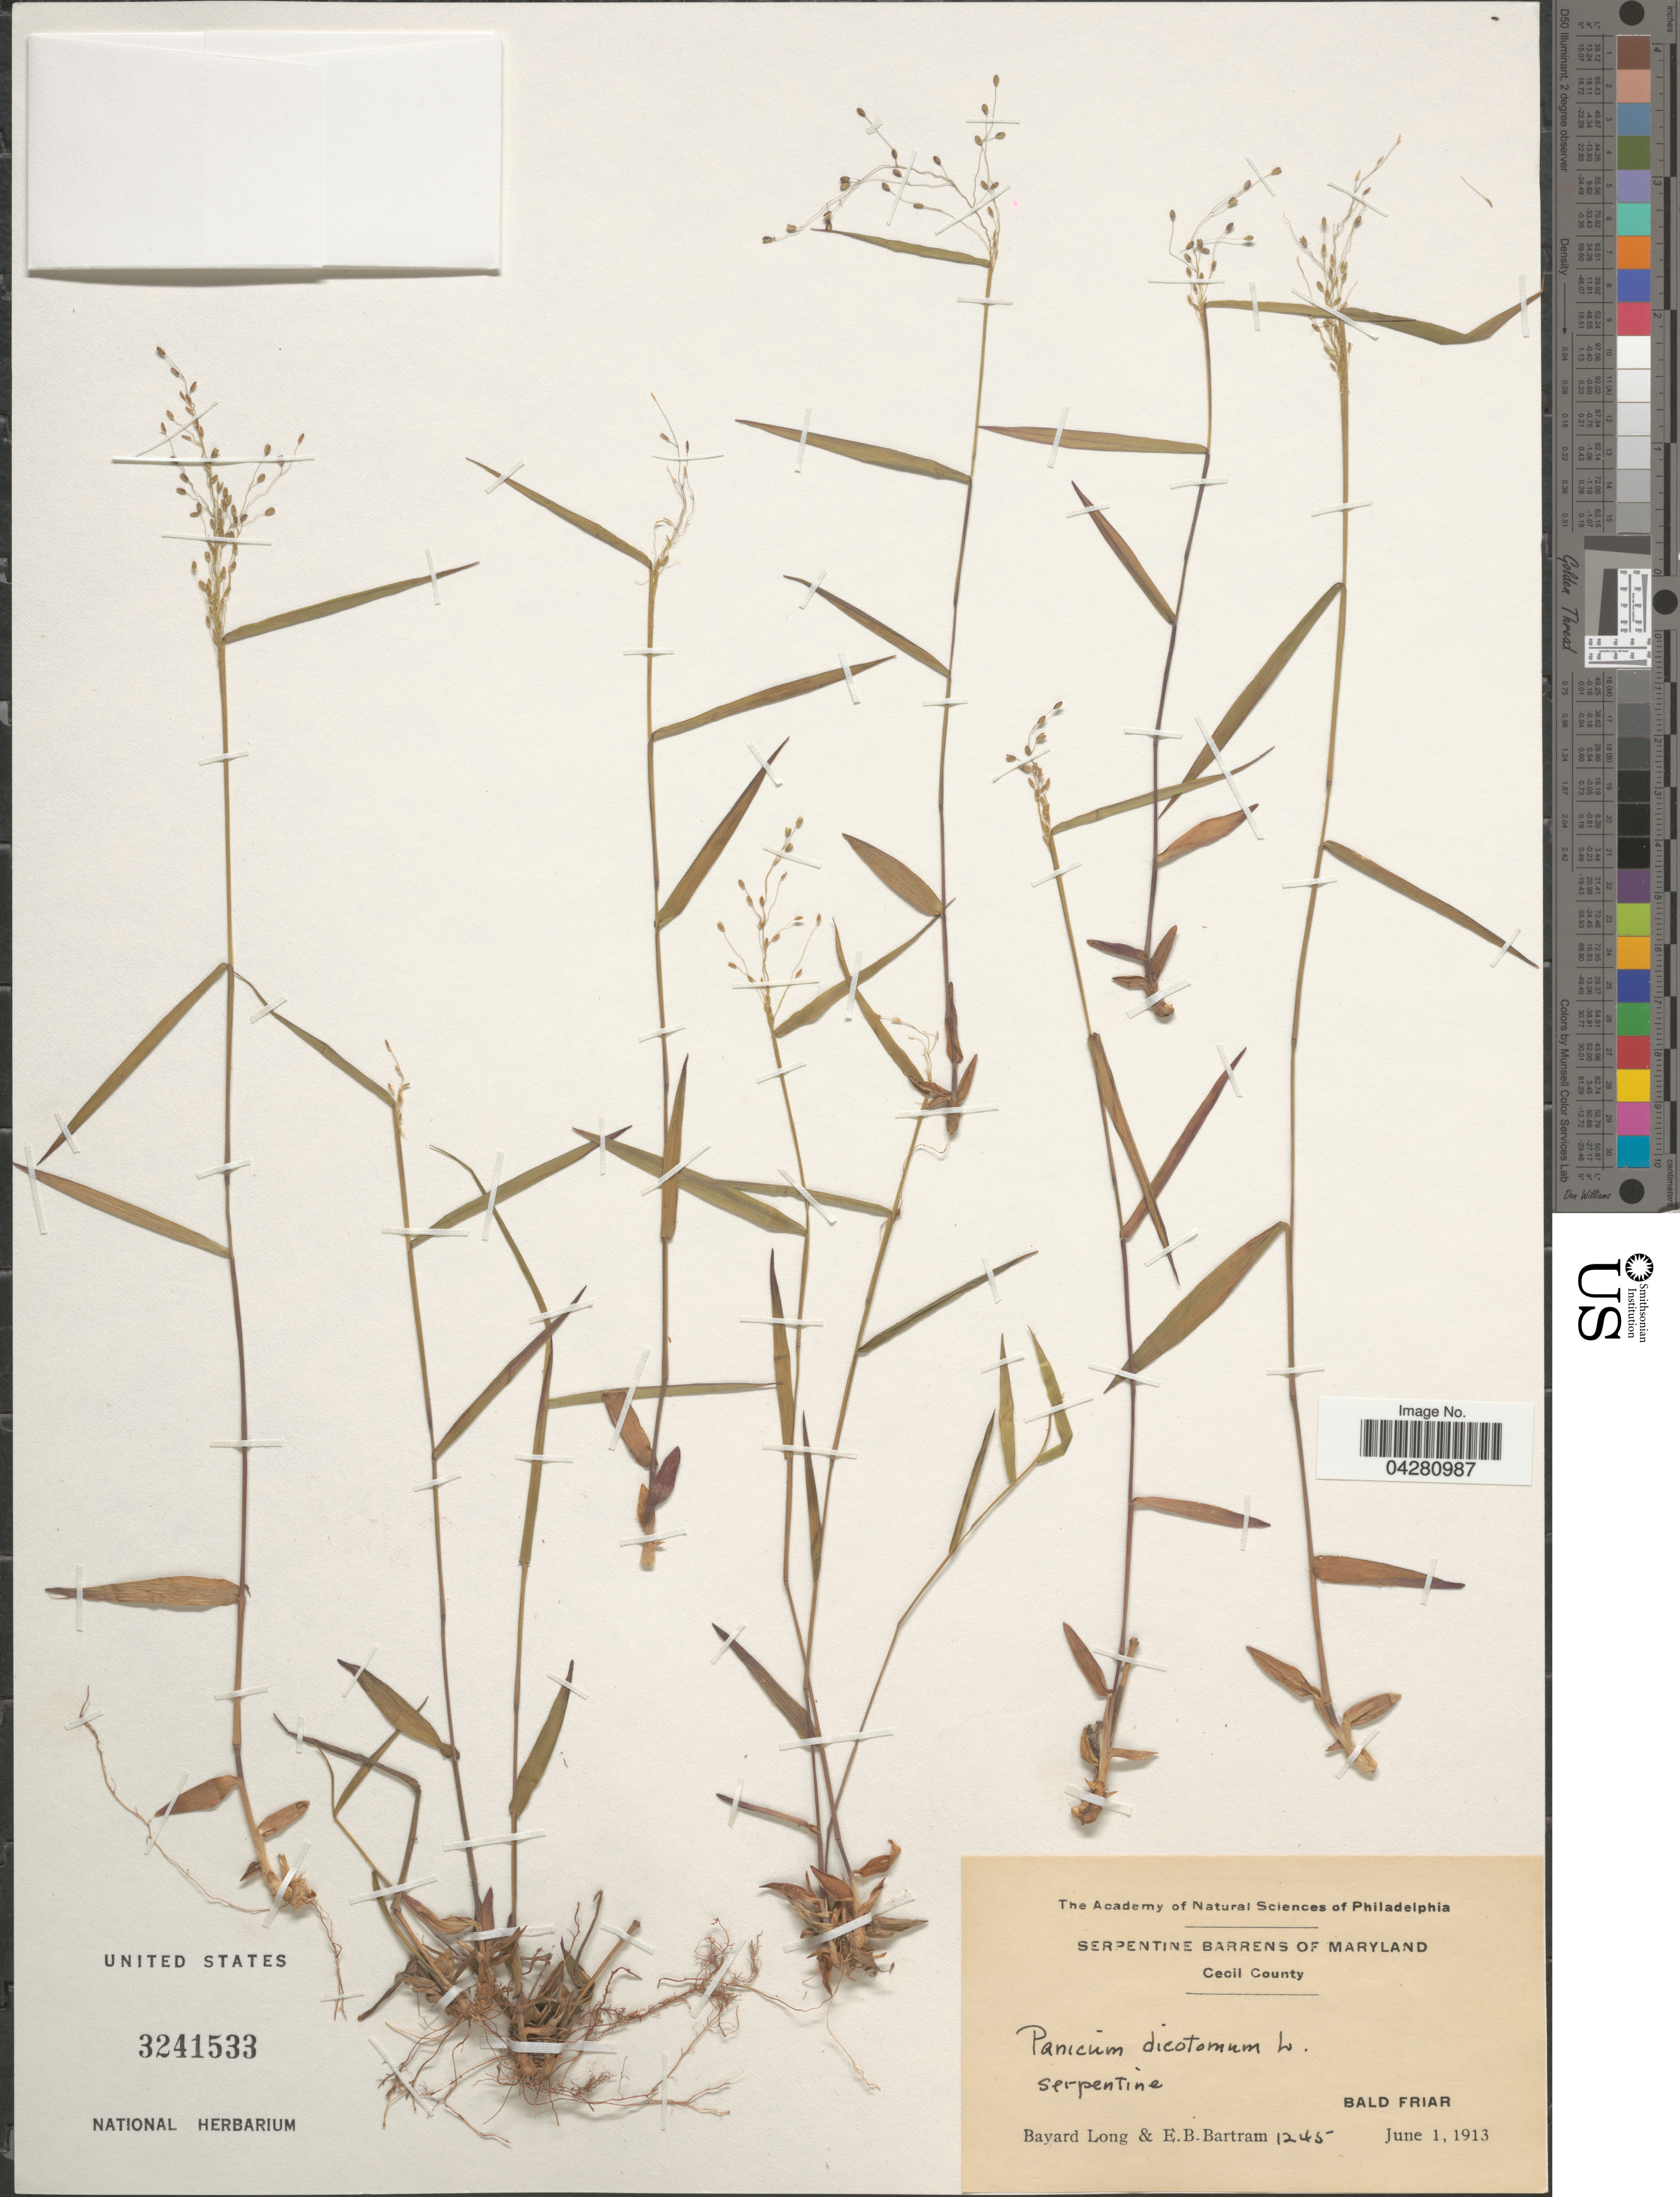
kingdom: Plantae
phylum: Tracheophyta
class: Liliopsida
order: Poales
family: Poaceae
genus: Dichanthelium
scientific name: Dichanthelium dichotomum var. dichotomum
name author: (L.) Gould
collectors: B. Long & E. B. Bartram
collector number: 1245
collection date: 1913-06-01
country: United States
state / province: Maryland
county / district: Cecil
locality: Serpentine Barrens of Maryland. Cecil County. Serpentine. Bald Friar.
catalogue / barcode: US 3241533